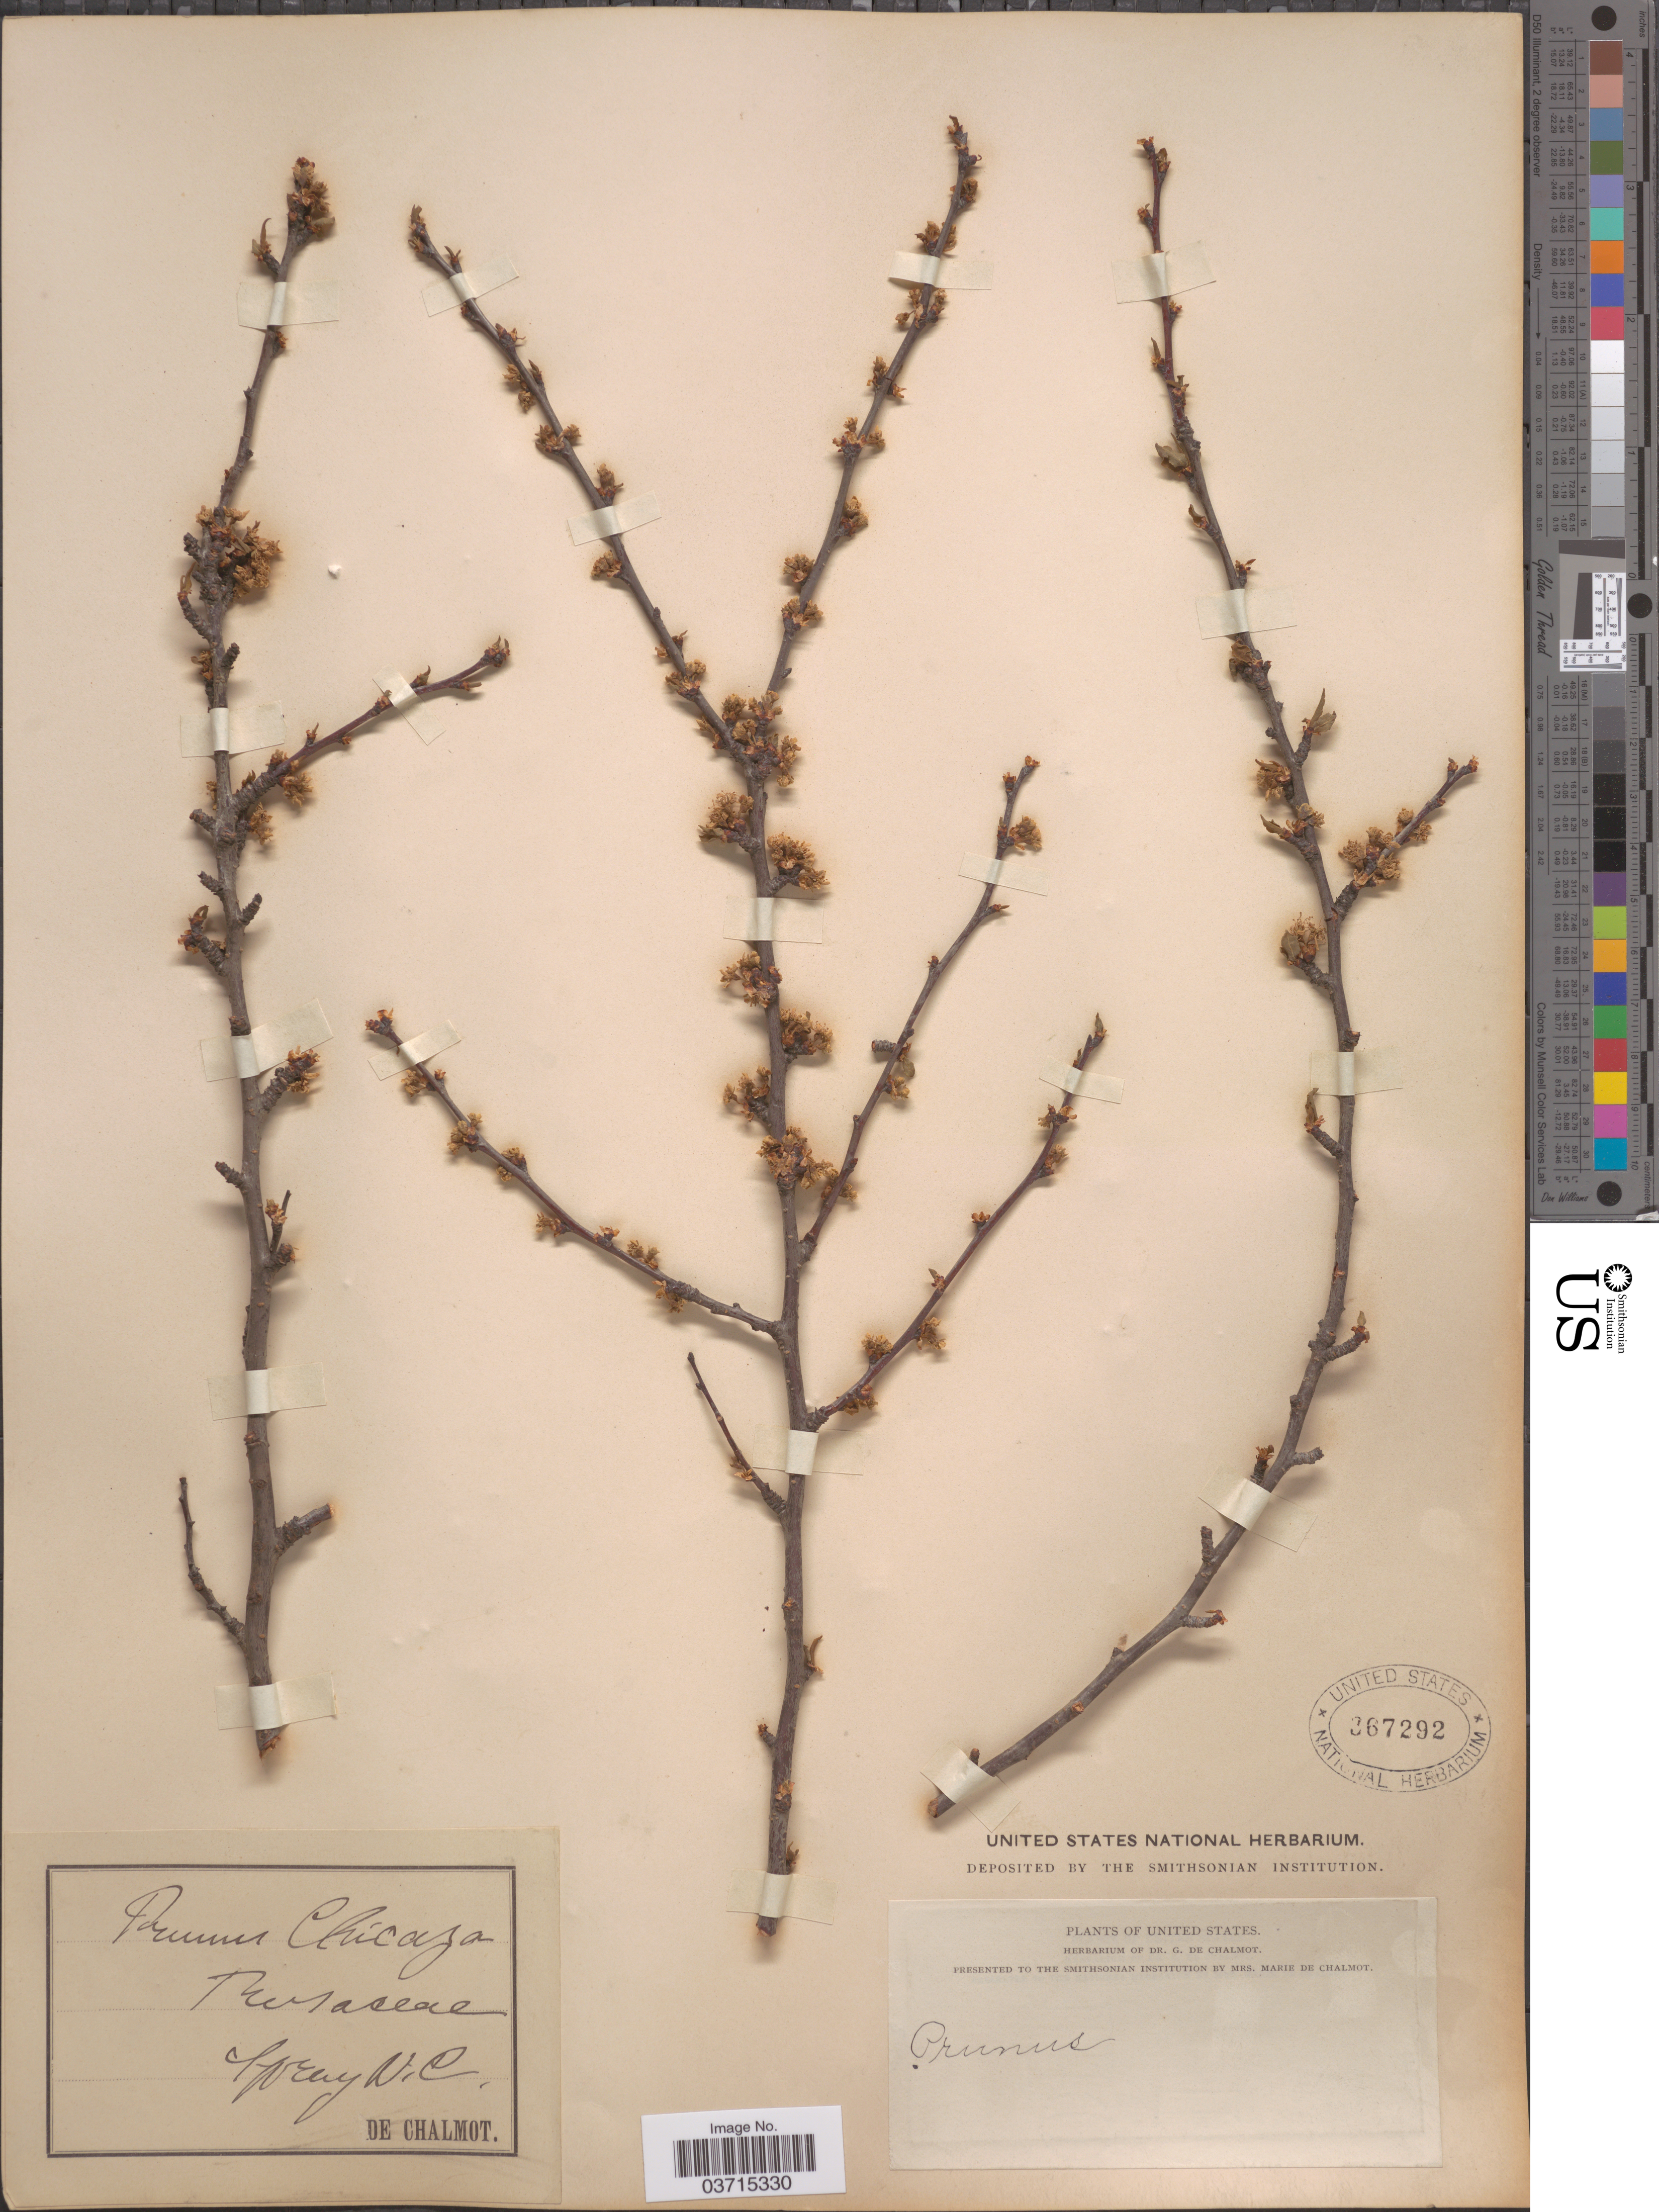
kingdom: Plantae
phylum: Tracheophyta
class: Magnoliopsida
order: Rosales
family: Rosaceae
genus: Prunus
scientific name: Prunus angustifolia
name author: Marshall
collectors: G. de Chalmot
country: United States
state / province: North Carolina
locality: Spray.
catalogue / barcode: US 367292